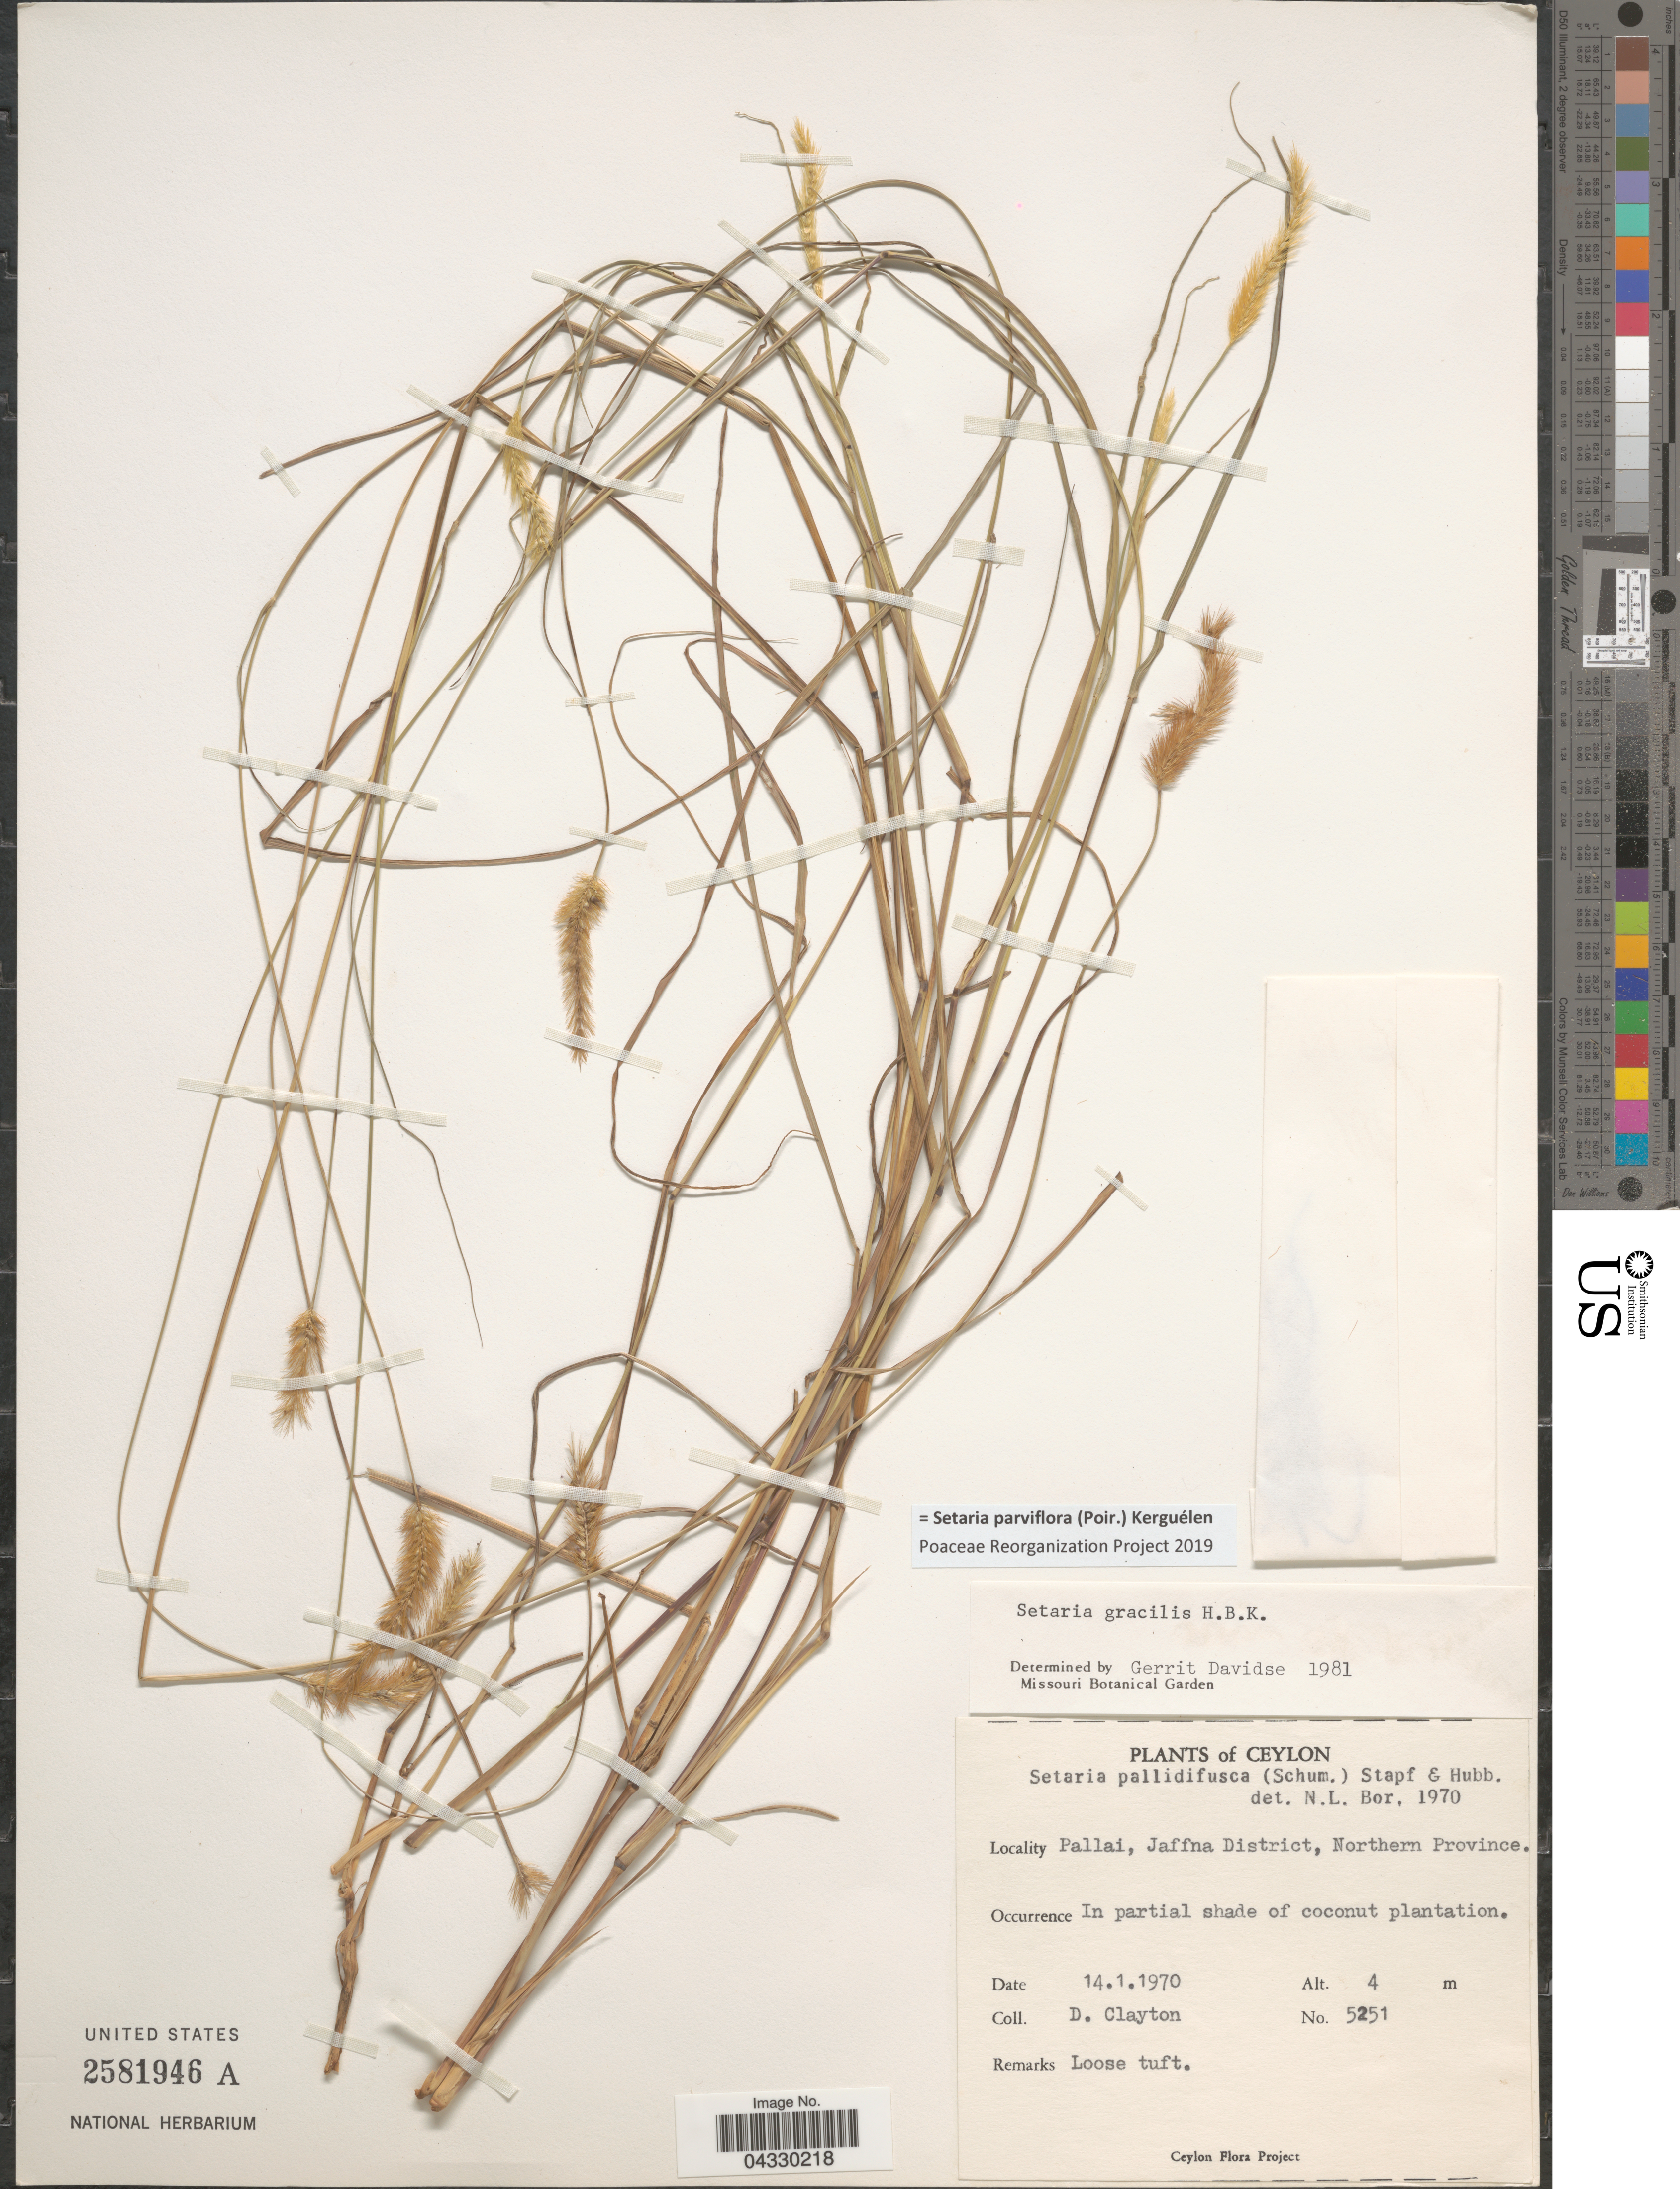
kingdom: Plantae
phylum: Tracheophyta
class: Liliopsida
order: Poales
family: Poaceae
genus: Setaria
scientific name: Setaria parviflora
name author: (Poir.) Kerguélen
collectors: D. Clayton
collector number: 5251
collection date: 1970-01-14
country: Sri Lanka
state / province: Northern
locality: Ceylon. Pallai, Jaffna District.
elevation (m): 4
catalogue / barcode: US 2581946A